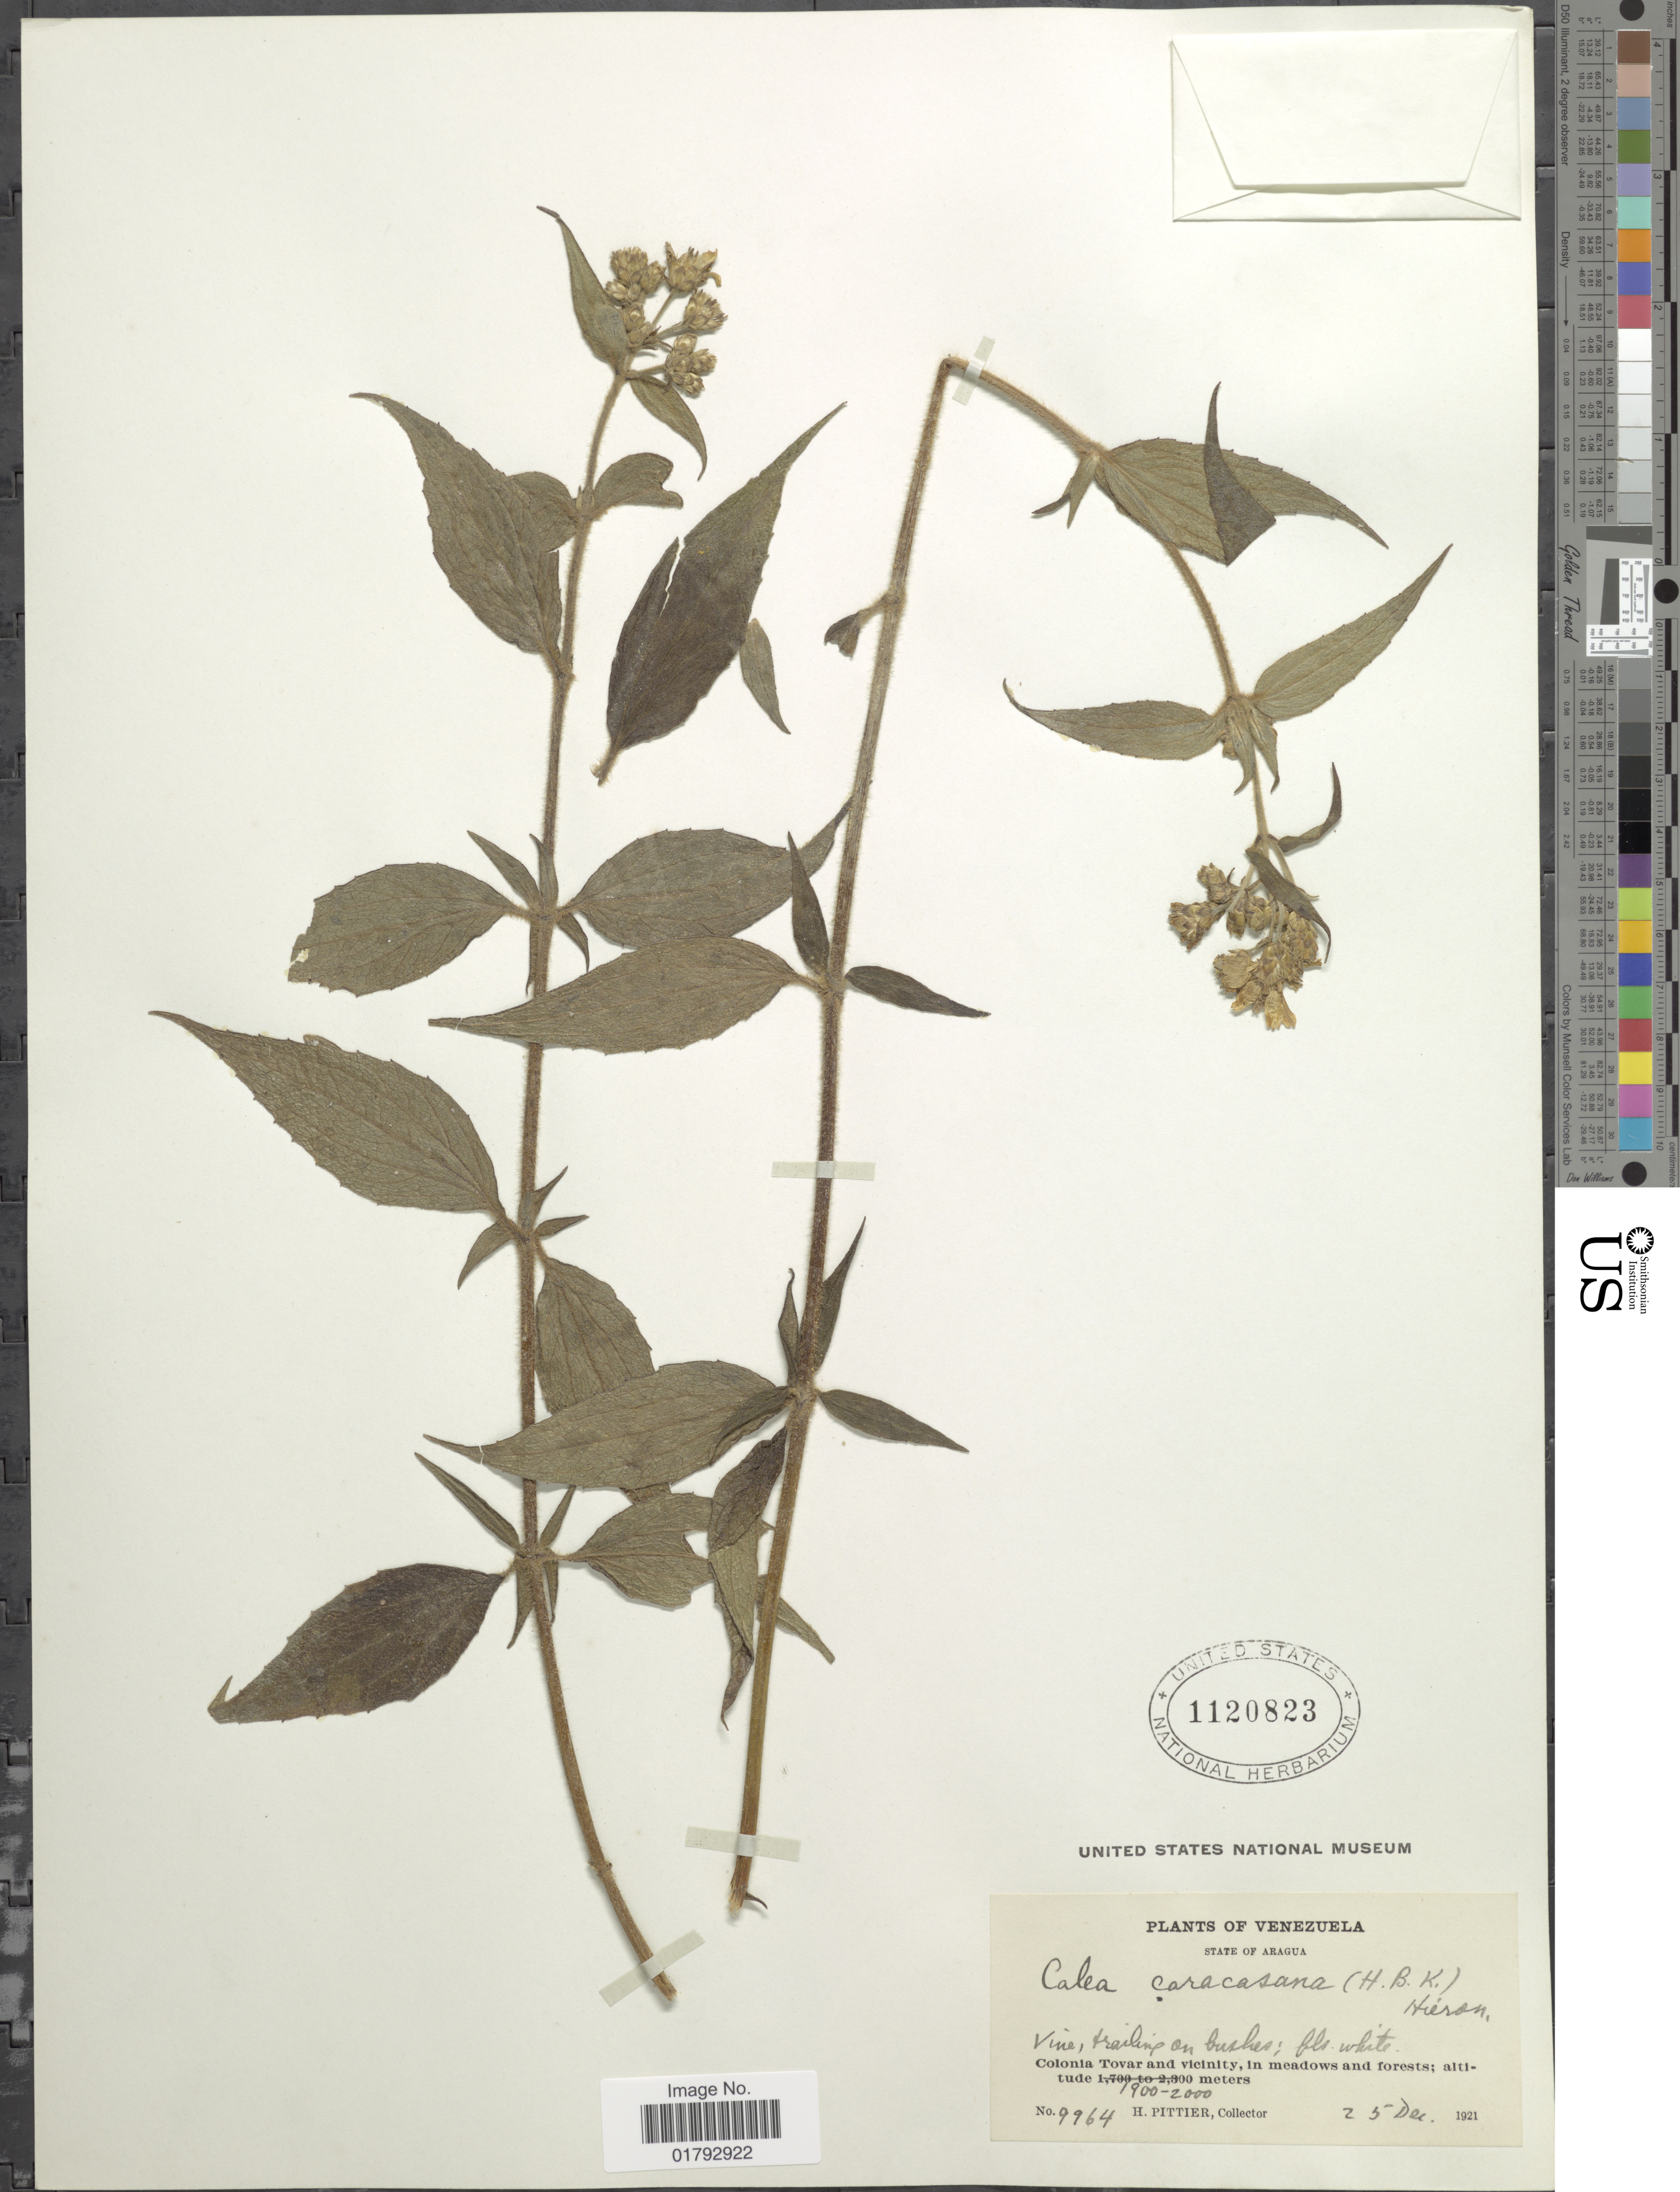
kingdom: Plantae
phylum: Tracheophyta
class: Magnoliopsida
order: Asterales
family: Asteraceae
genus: Alloispermum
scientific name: Alloispermum caracasanum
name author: (Kunth) H. Rob.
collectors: H. F. Pittier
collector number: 9964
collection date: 1921-12-25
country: Venezuela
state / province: Aragua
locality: State of Aragua. Colonia Tovar and vicinity , in meadows and forests.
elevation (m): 1900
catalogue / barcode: US 1120823